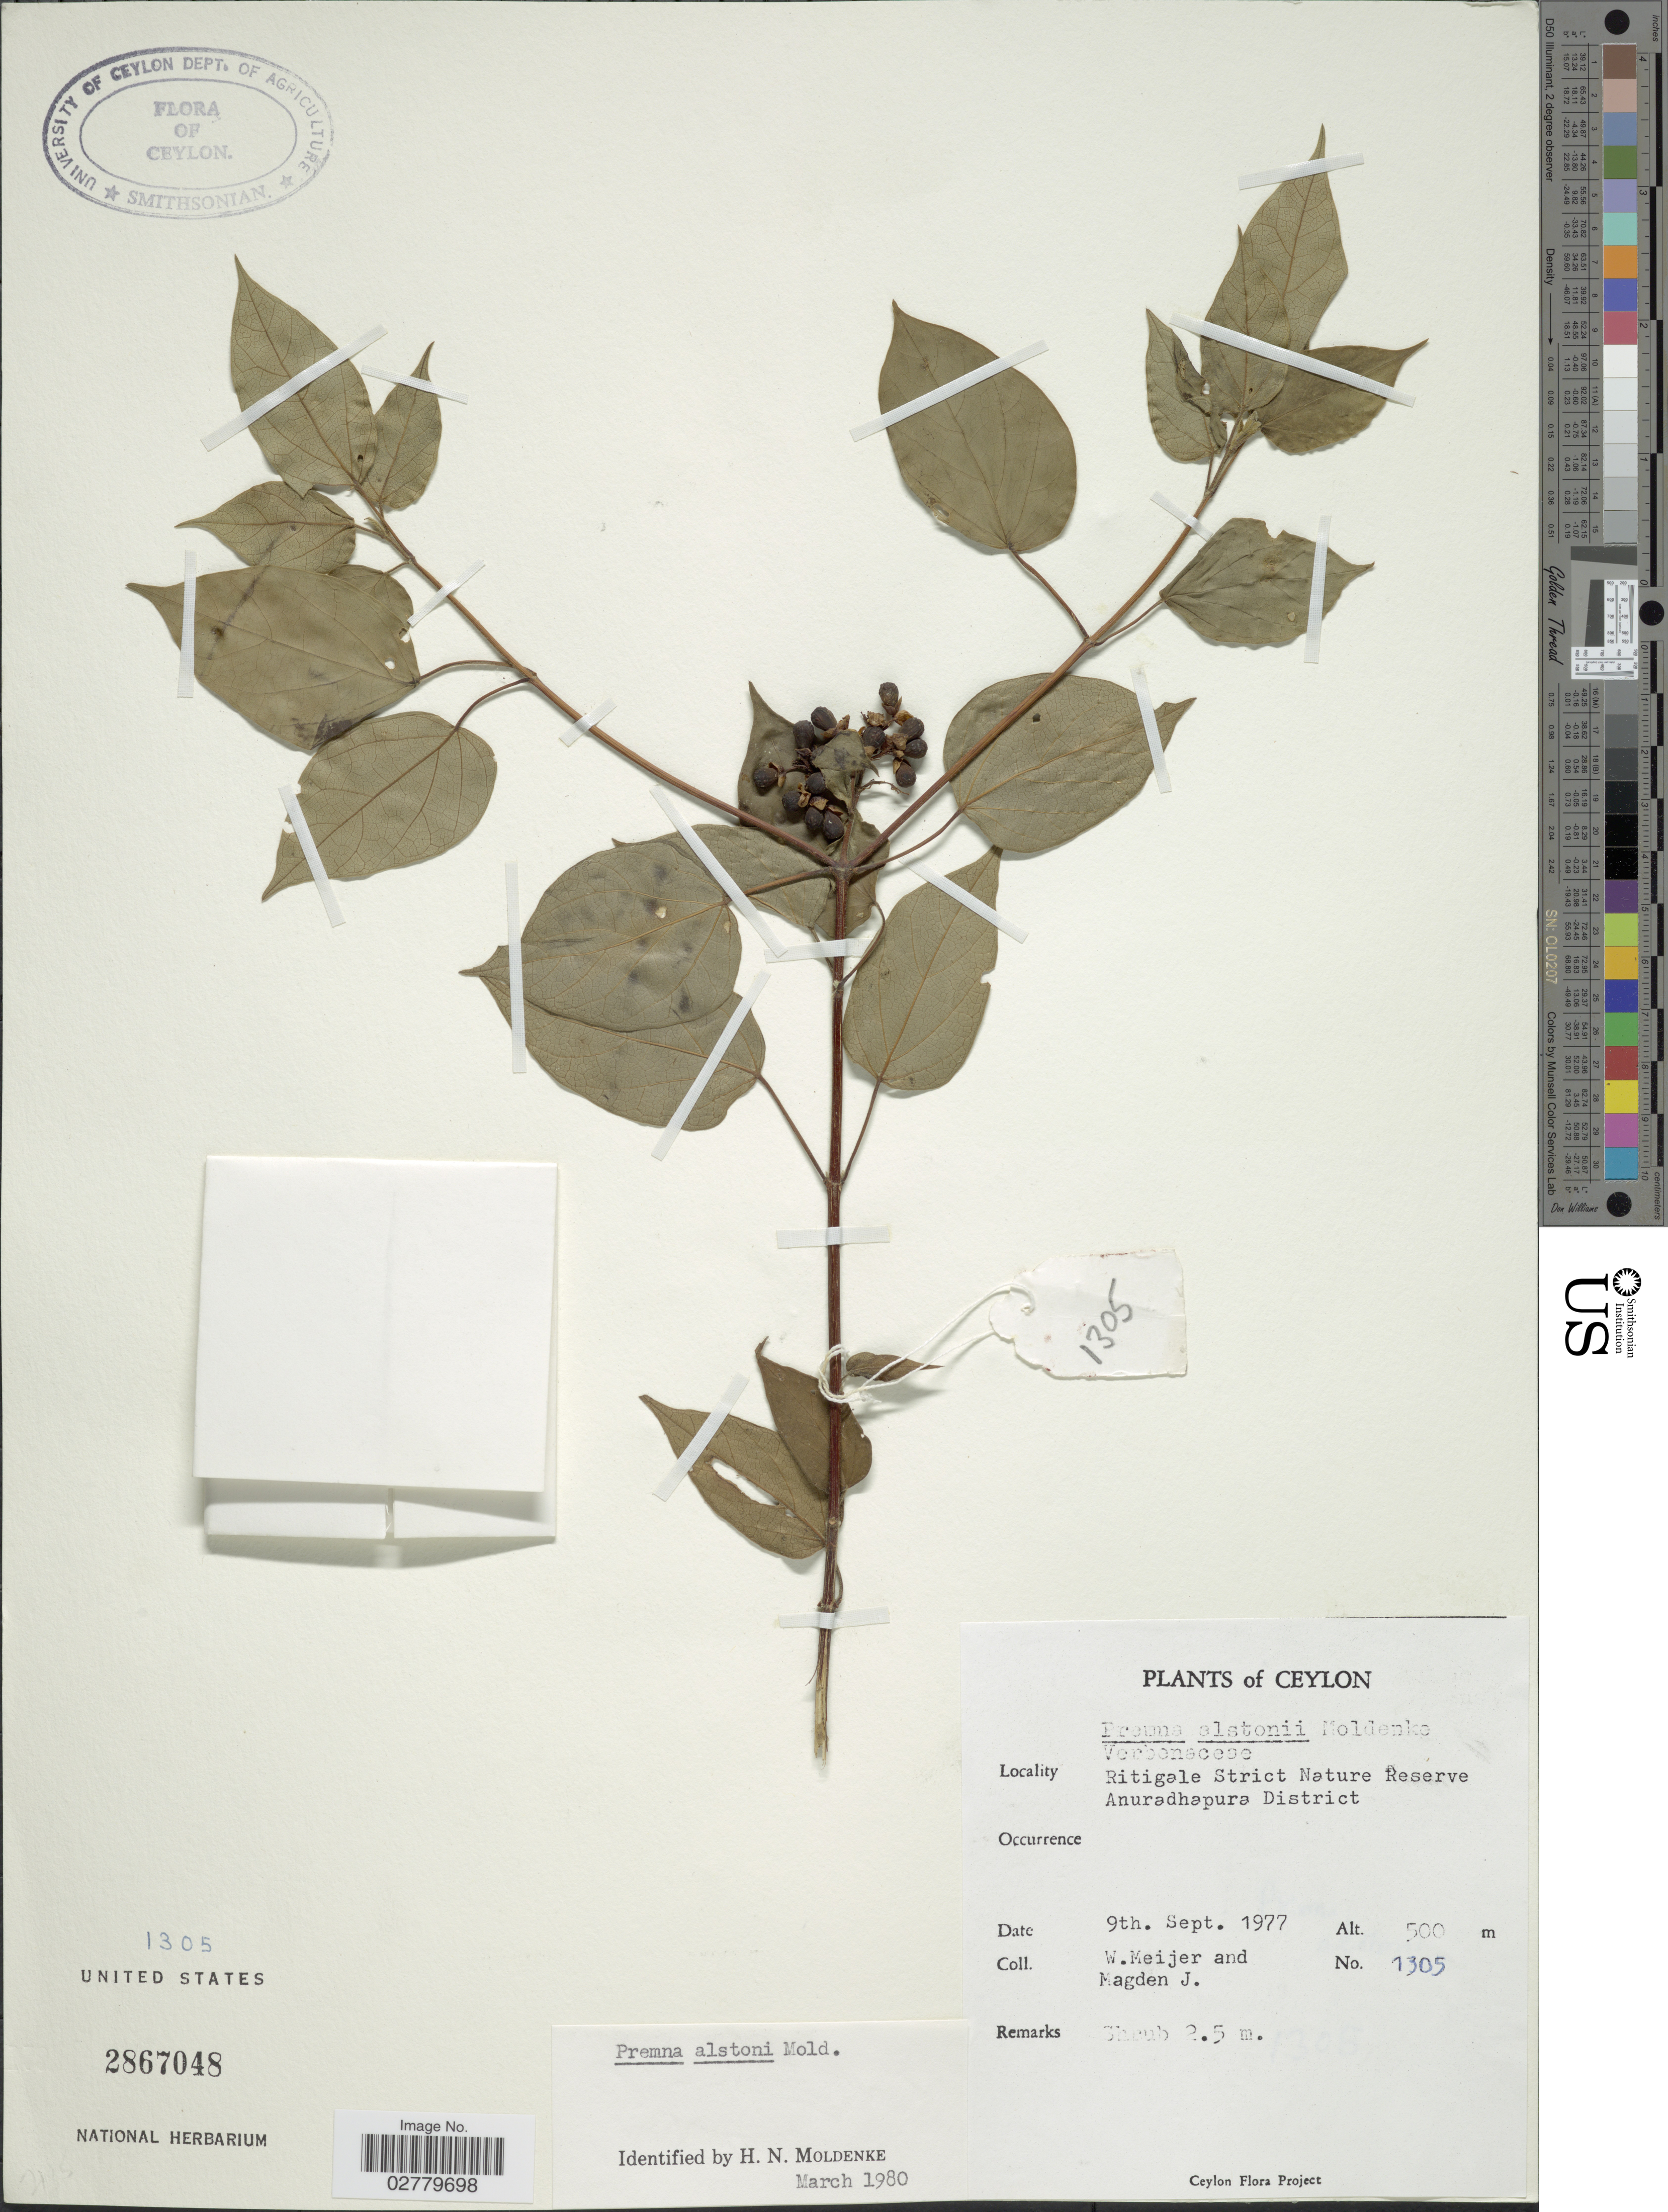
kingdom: Plantae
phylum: Tracheophyta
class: Magnoliopsida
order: Lamiales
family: Lamiaceae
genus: Premna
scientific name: Premna alstonii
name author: Moldenke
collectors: W. Meijer & Magden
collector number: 1305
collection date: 1977-09-09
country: Sri Lanka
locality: Ceylon. Ritigale Strict Nature Reserve Anuradhapura District.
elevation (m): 500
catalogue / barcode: US 2867048